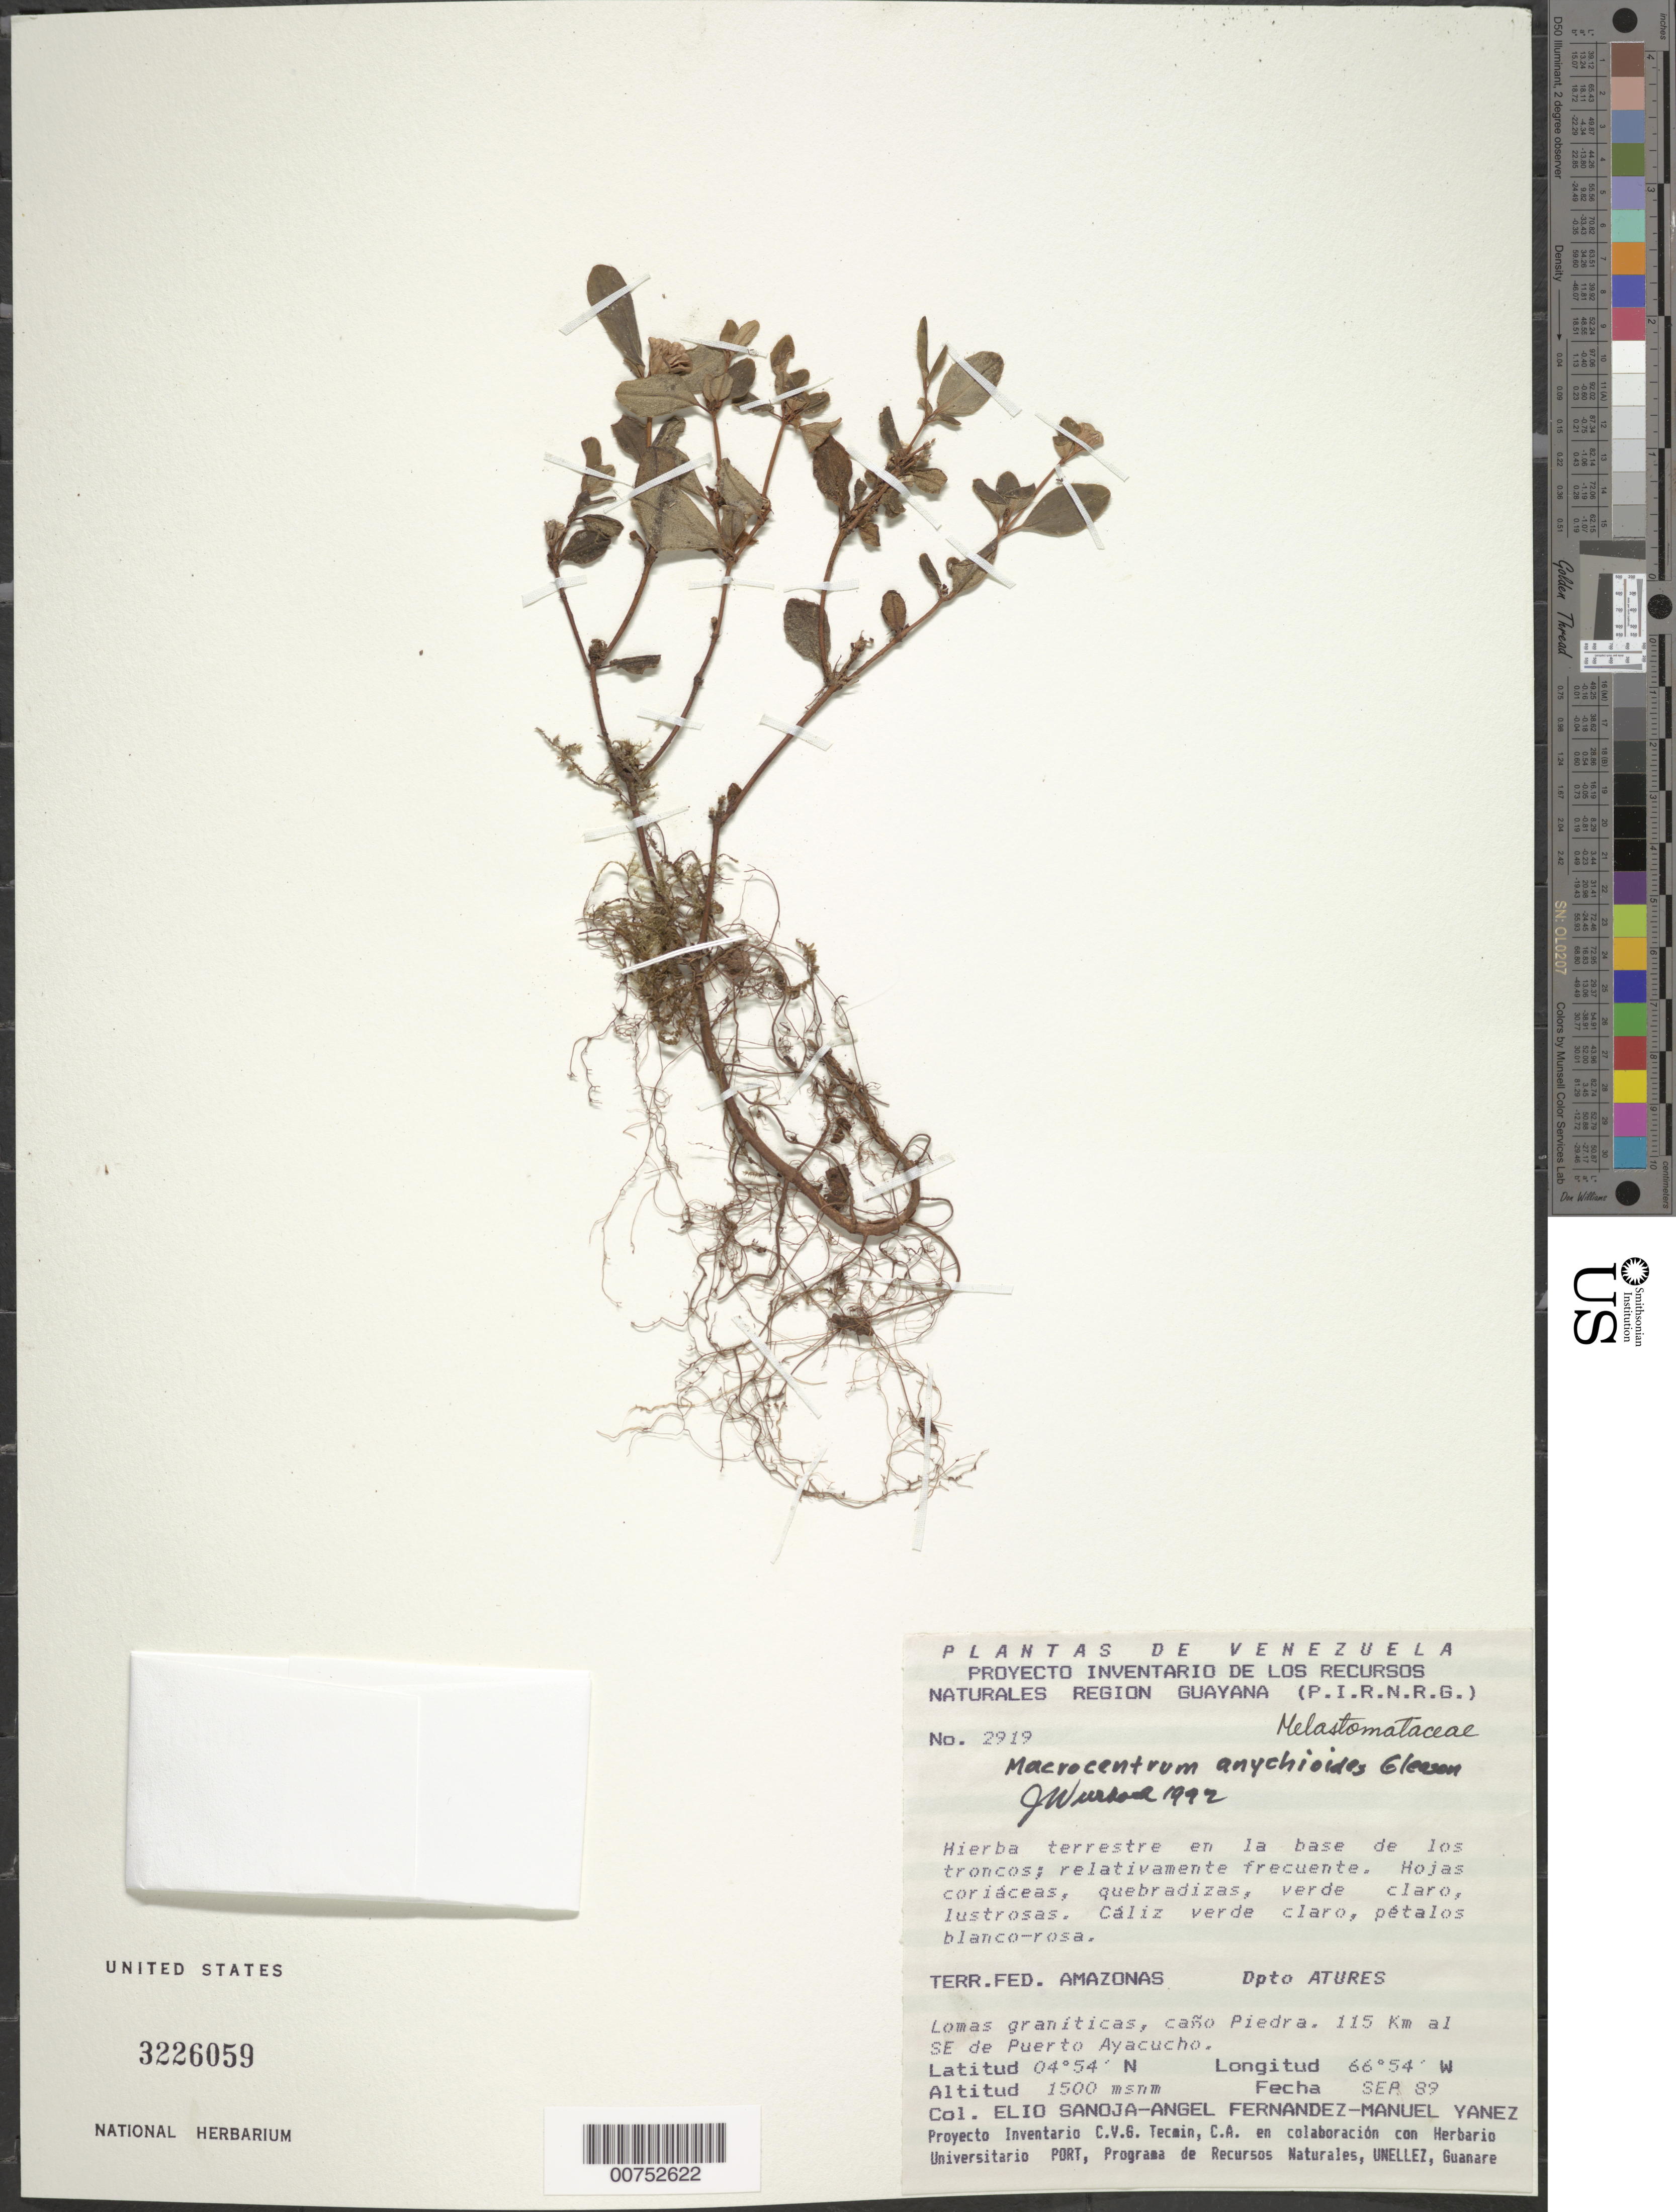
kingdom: Plantae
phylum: Tracheophyta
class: Magnoliopsida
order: Myrtales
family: Melastomataceae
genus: Macrocentrum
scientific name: Macrocentrum anychioides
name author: Gleason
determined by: Wurdack, John J., (US), US (UNITED STATES)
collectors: E. Sanoja, A. Fernandez & M. Yanez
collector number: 2919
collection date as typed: Sep-89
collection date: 1989-09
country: Venezuela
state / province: Amazonas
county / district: Atures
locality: Caño Piedra, 115 km SE de Puerto Ayacucho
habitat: Granitic hills; at base of tree trunks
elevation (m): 1500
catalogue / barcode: US 3226059